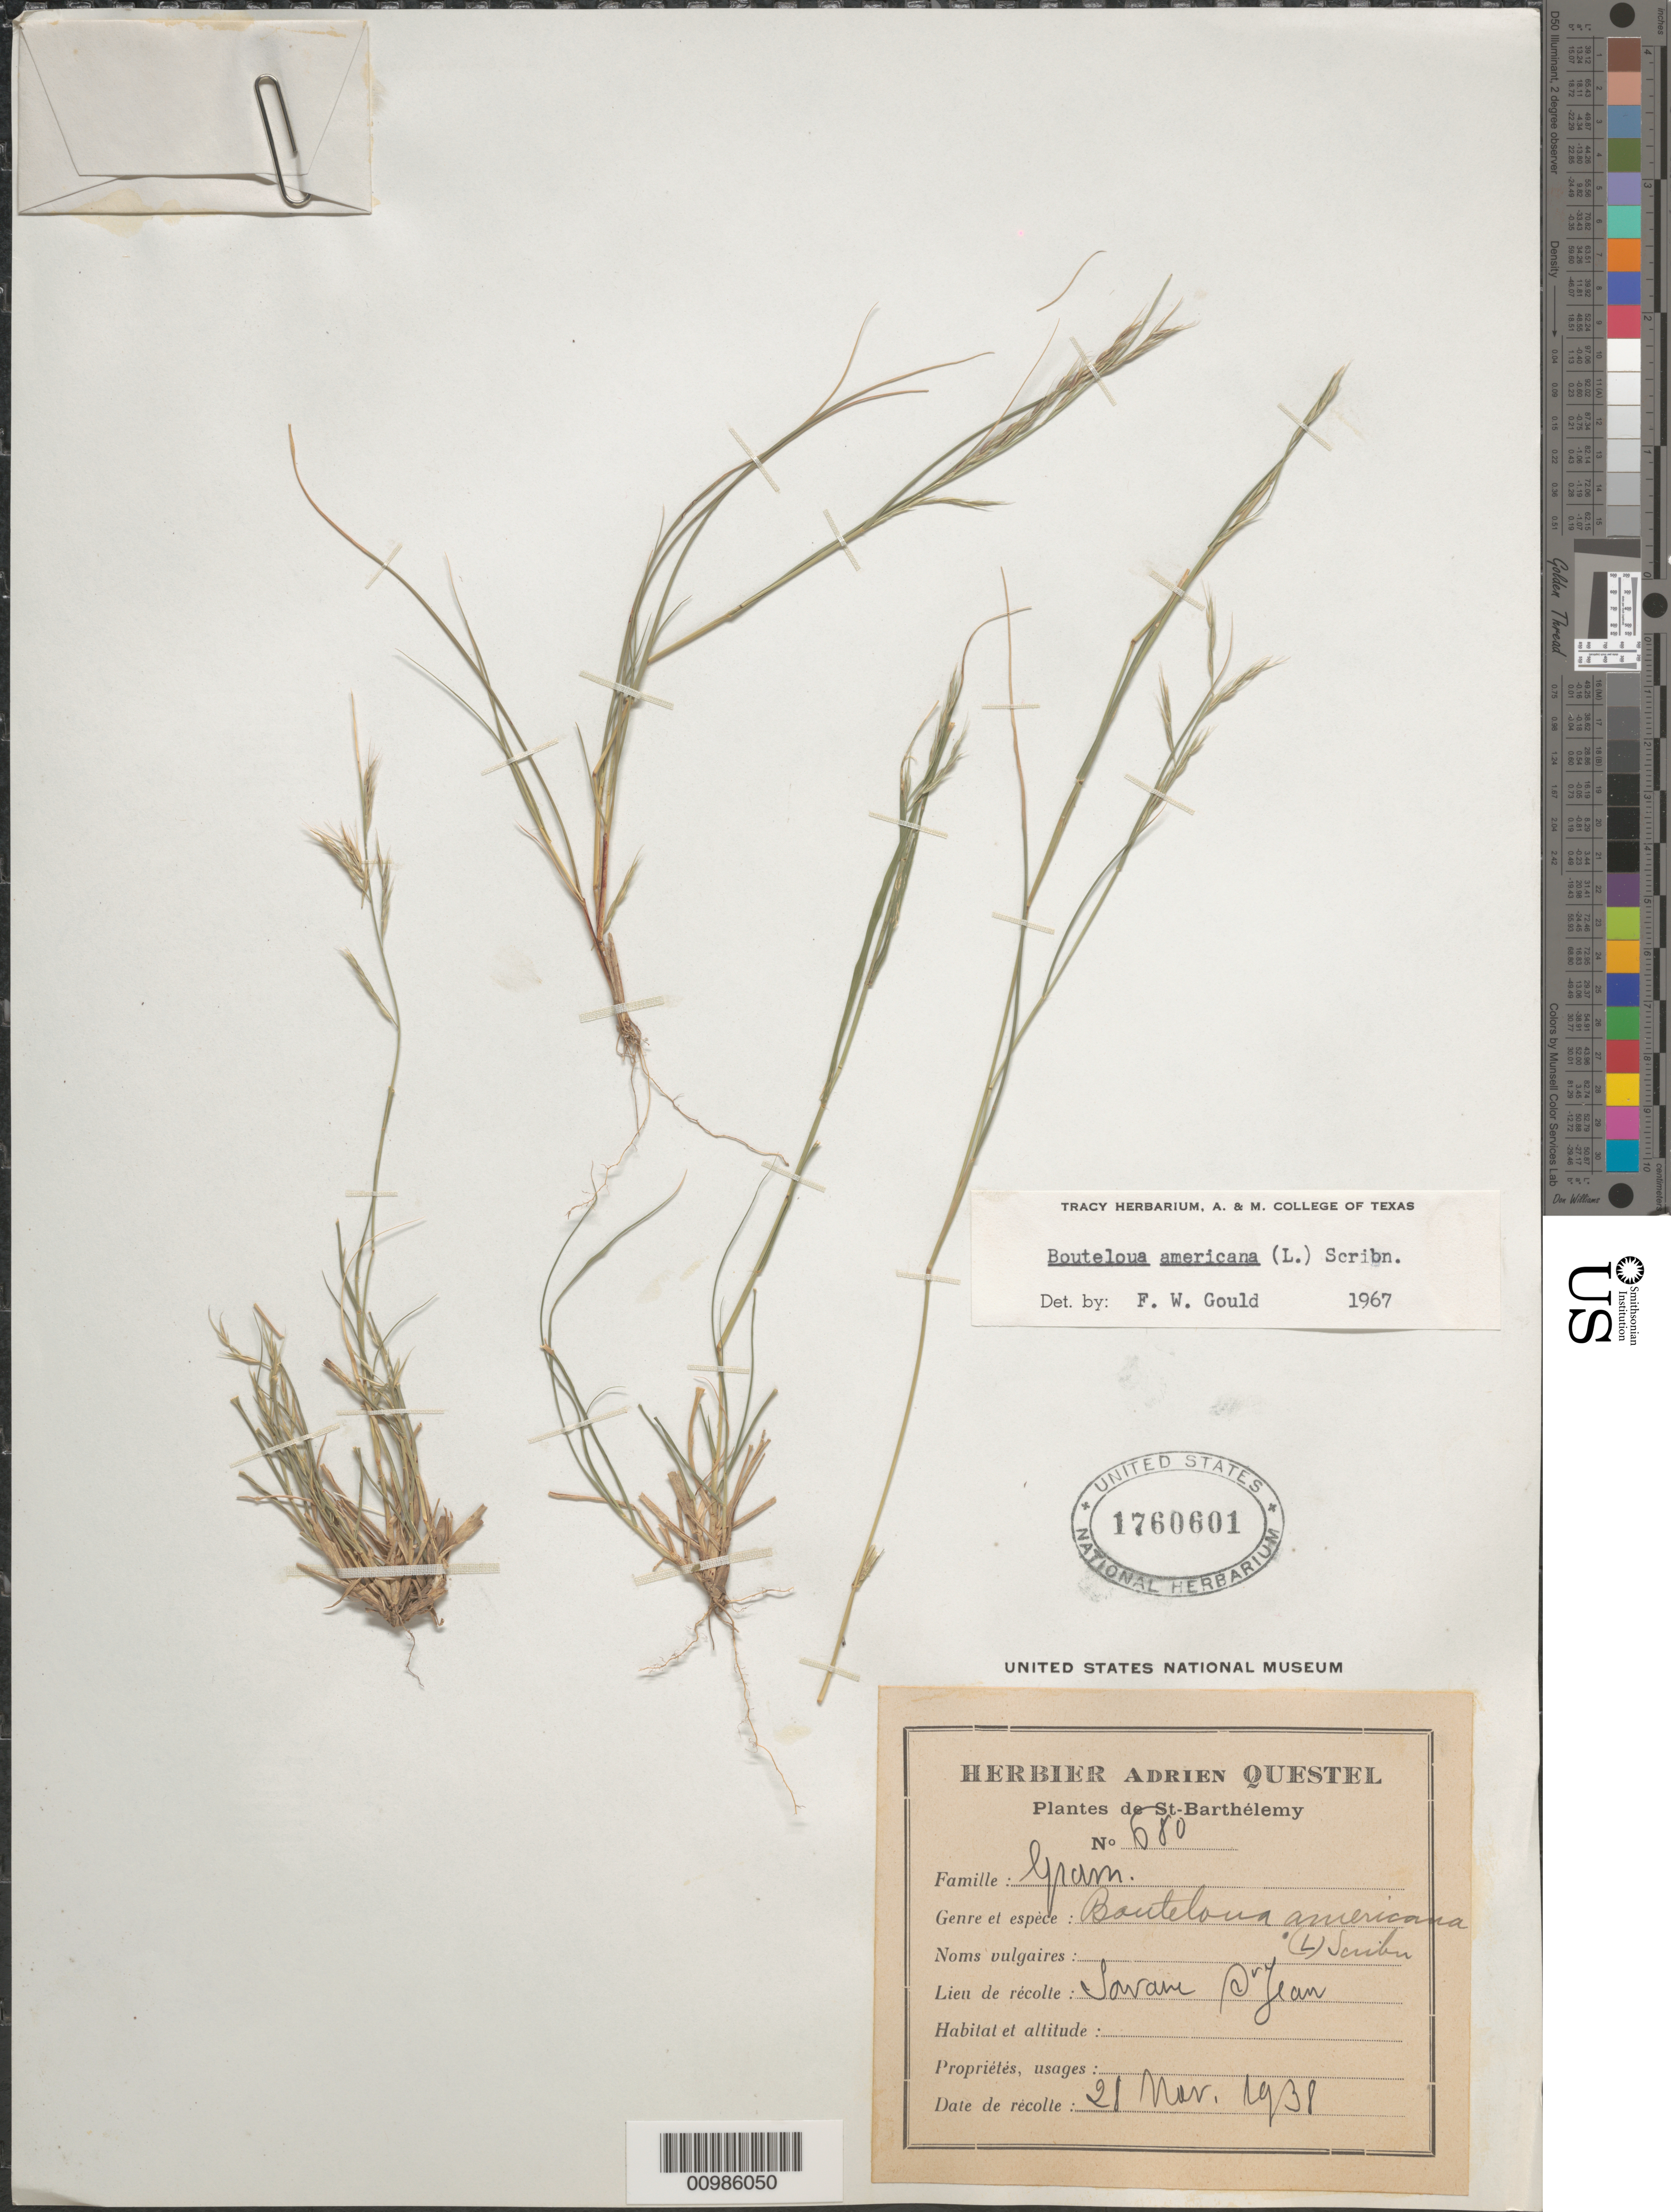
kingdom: Plantae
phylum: Tracheophyta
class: Liliopsida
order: Poales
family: Poaceae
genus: Bouteloua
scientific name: Bouteloua americana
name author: (L.) Scribn.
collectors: A. Questel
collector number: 680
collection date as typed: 21 Mar 1938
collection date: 1938-03-21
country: Saint Barthélemy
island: St. Barthélemy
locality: Savane St Jean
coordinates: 0 N, 0 E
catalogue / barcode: US 1760601